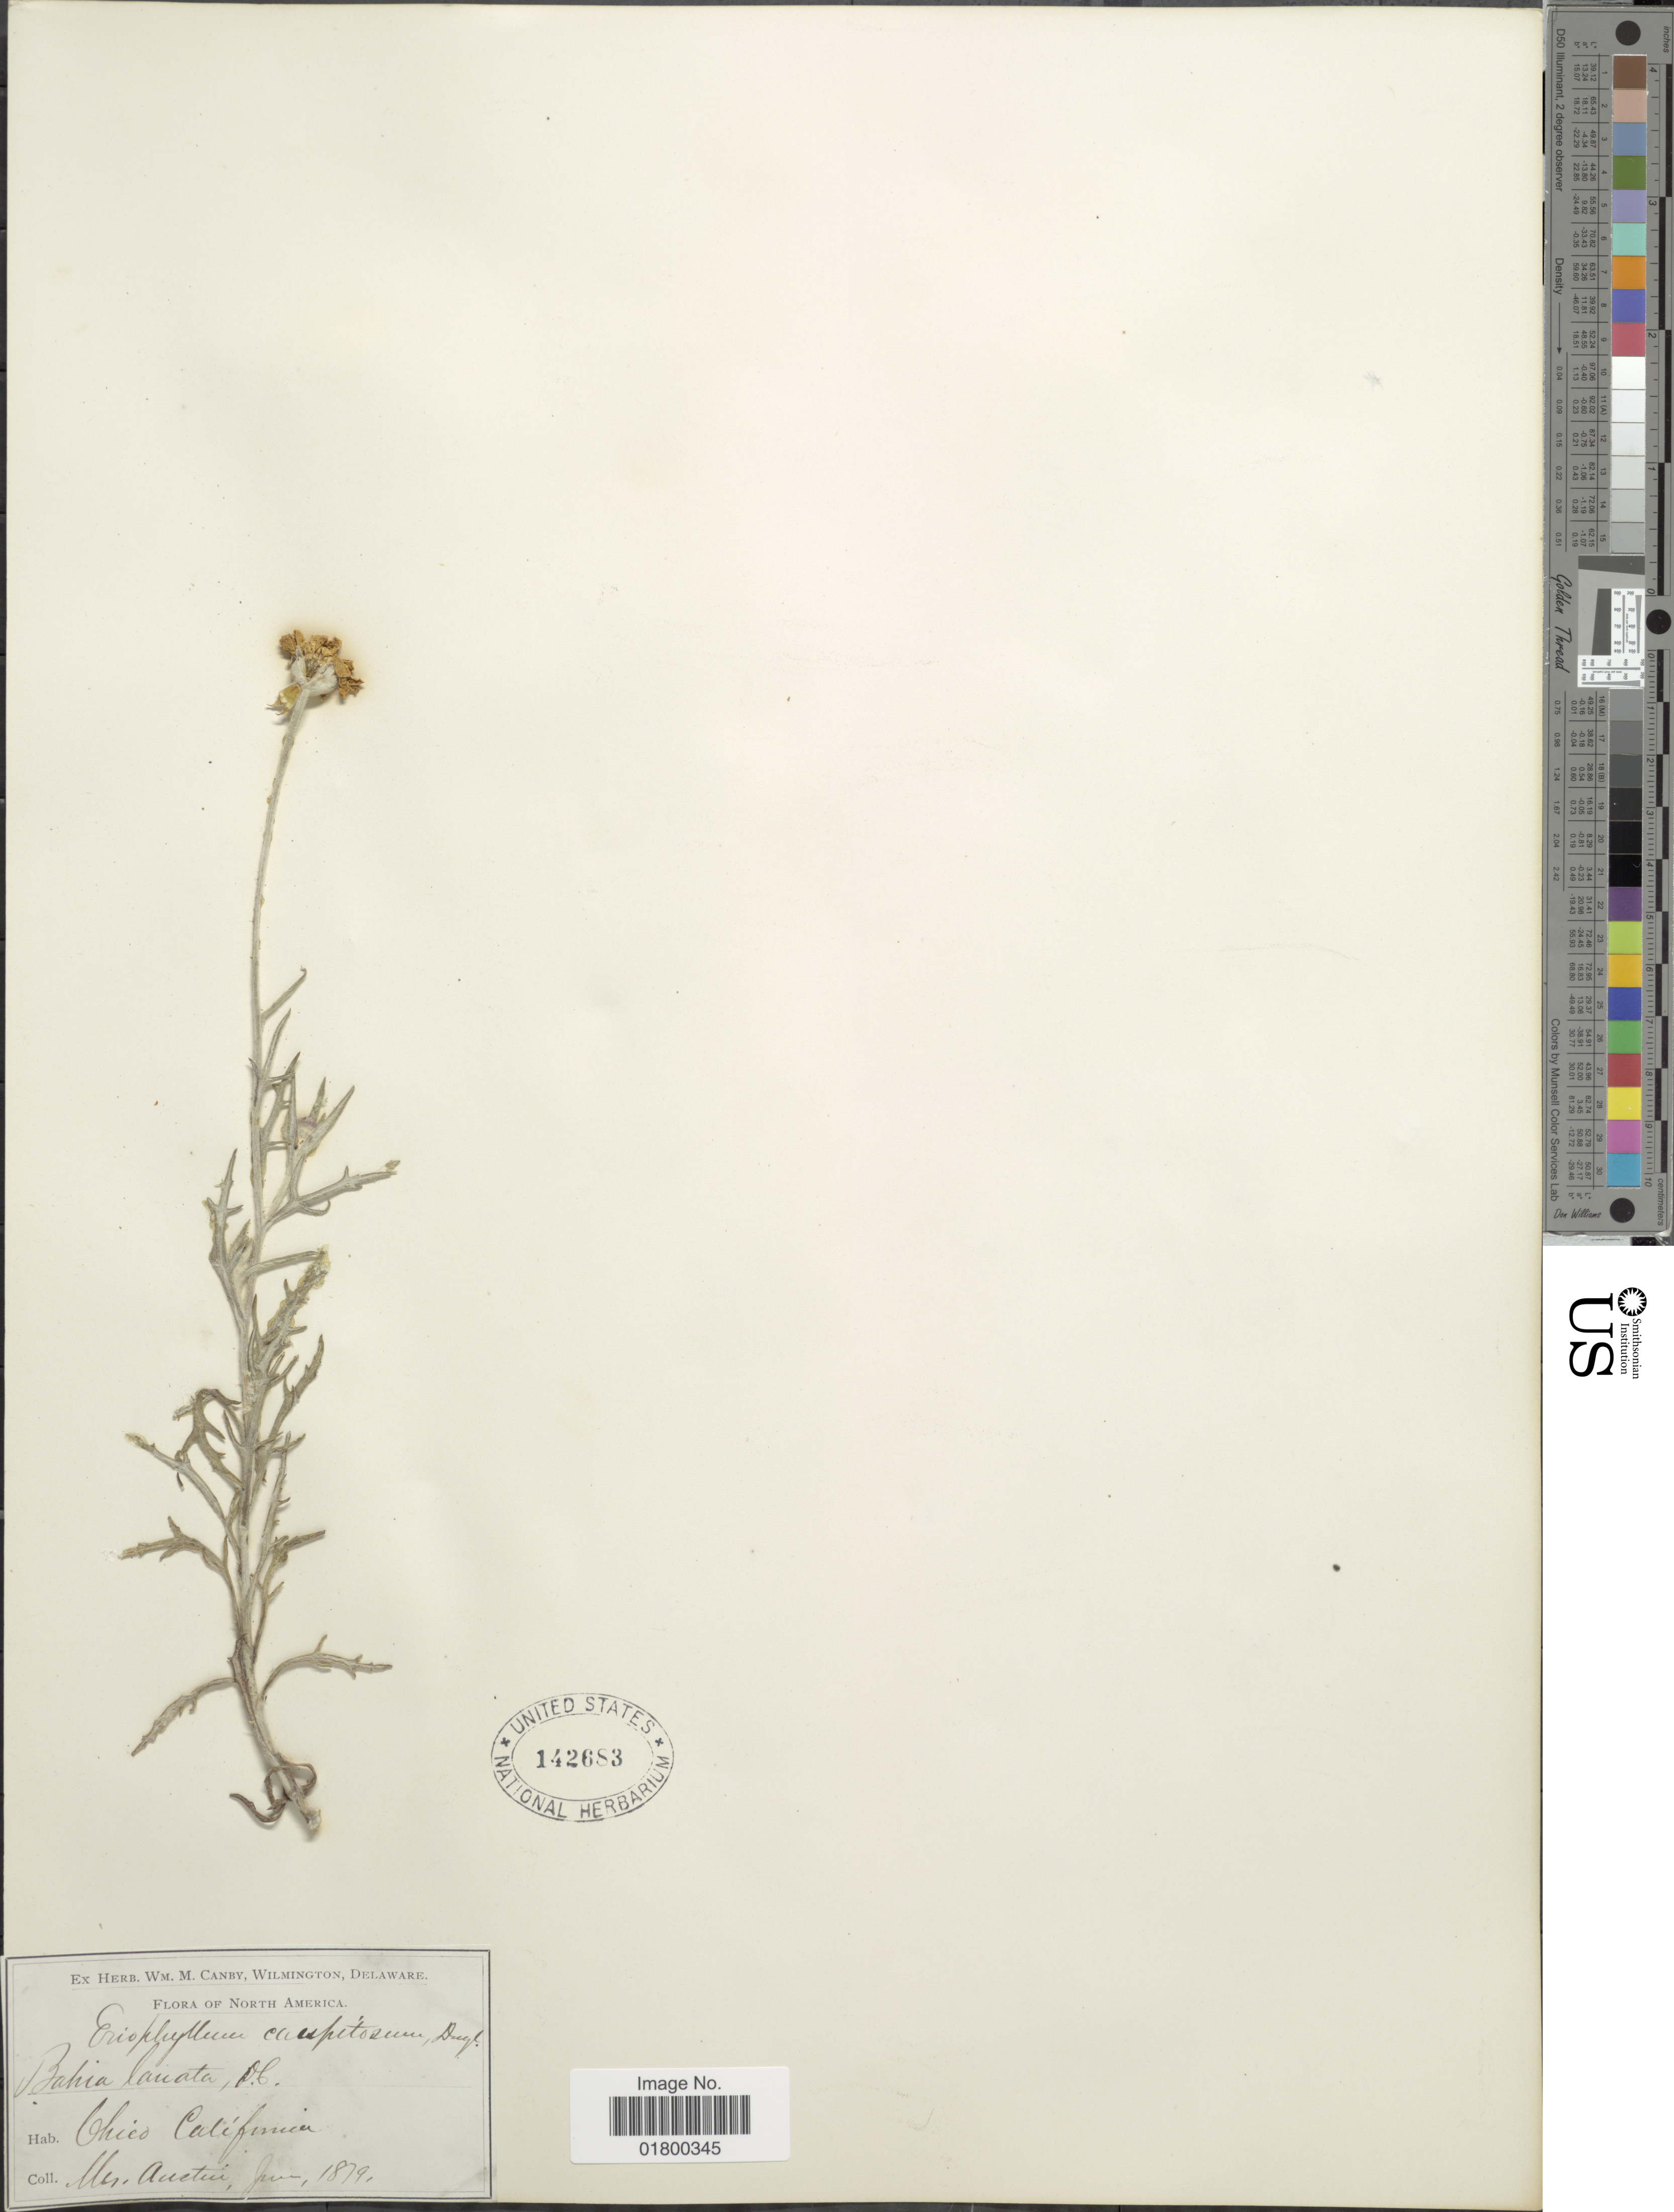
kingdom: Plantae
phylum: Tracheophyta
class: Magnoliopsida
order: Asterales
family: Asteraceae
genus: Eriophyllum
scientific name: Eriophyllum lanatum var. grandiflorum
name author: (A. Gray) Jeps.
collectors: Austin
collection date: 1879-06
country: United States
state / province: California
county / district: Butte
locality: Chico California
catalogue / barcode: US 142683